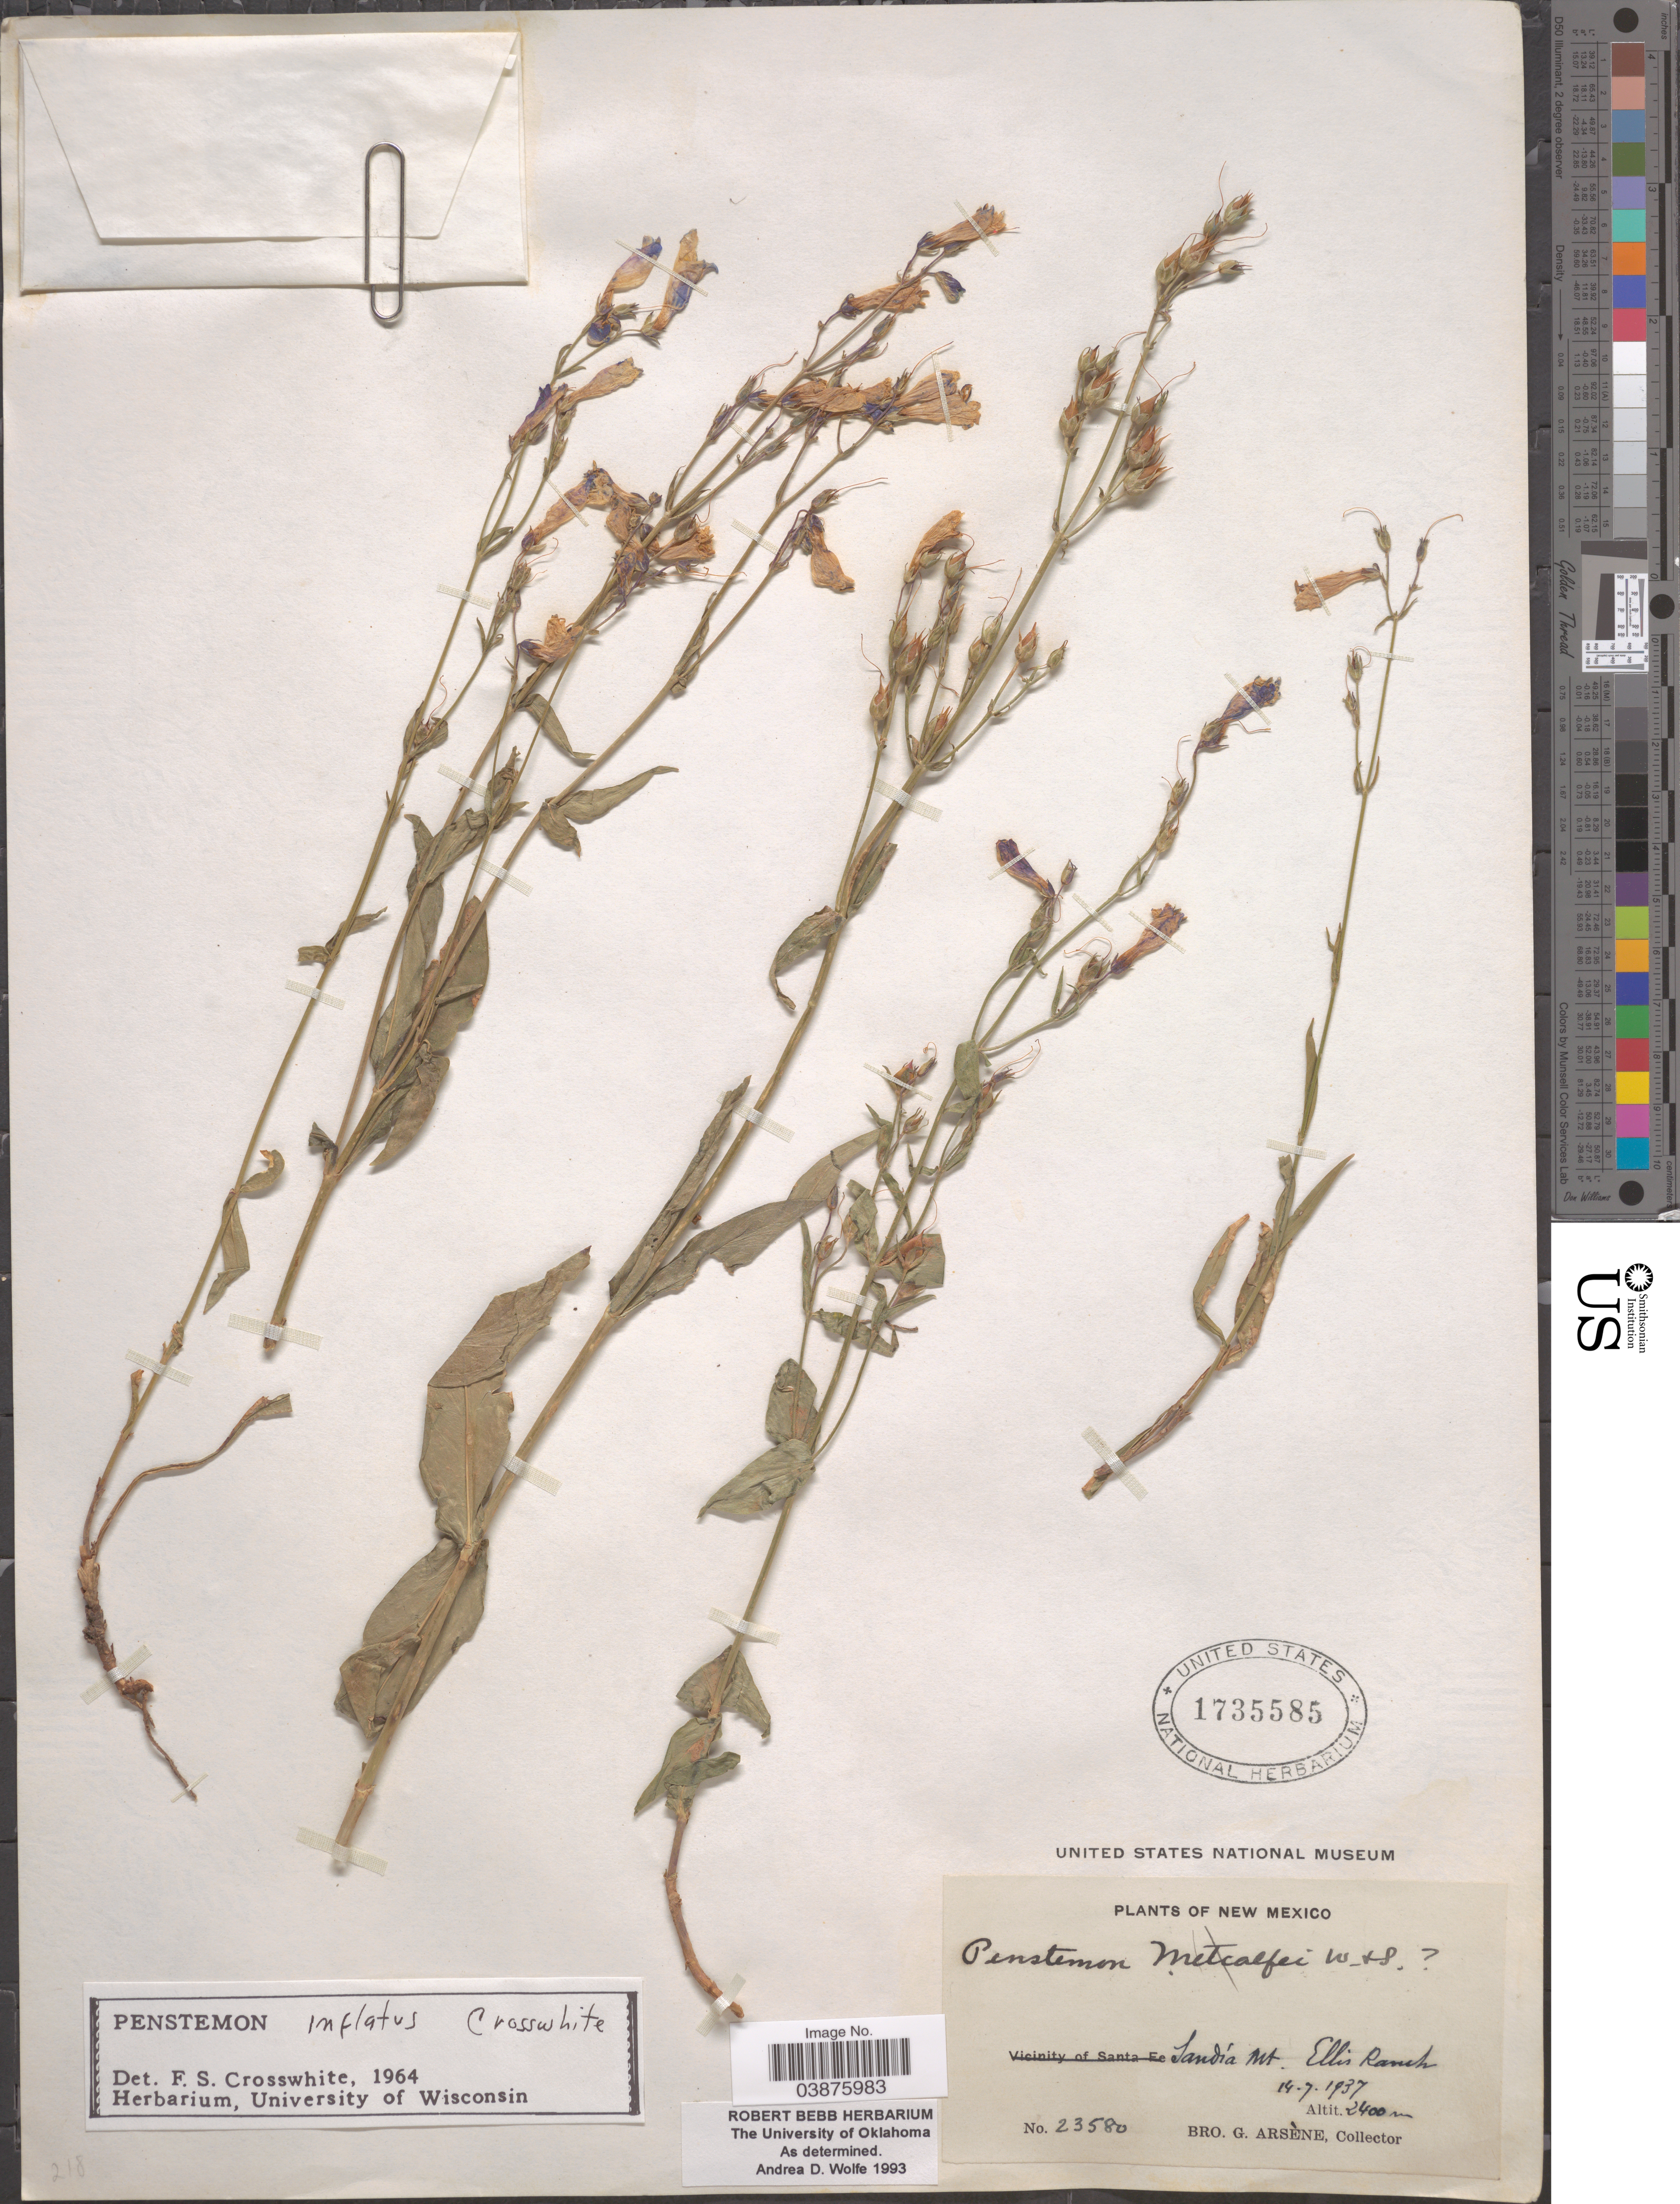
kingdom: Plantae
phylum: Tracheophyta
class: Magnoliopsida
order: Lamiales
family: Plantaginaceae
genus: Penstemon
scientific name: Penstemon inflatus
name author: Crosswh.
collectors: Bro. G. Arsène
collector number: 23580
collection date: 1937-07-14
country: United States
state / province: New Mexico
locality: Sandia Mt. Ellis Ranch.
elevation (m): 2400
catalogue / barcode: US 1735585